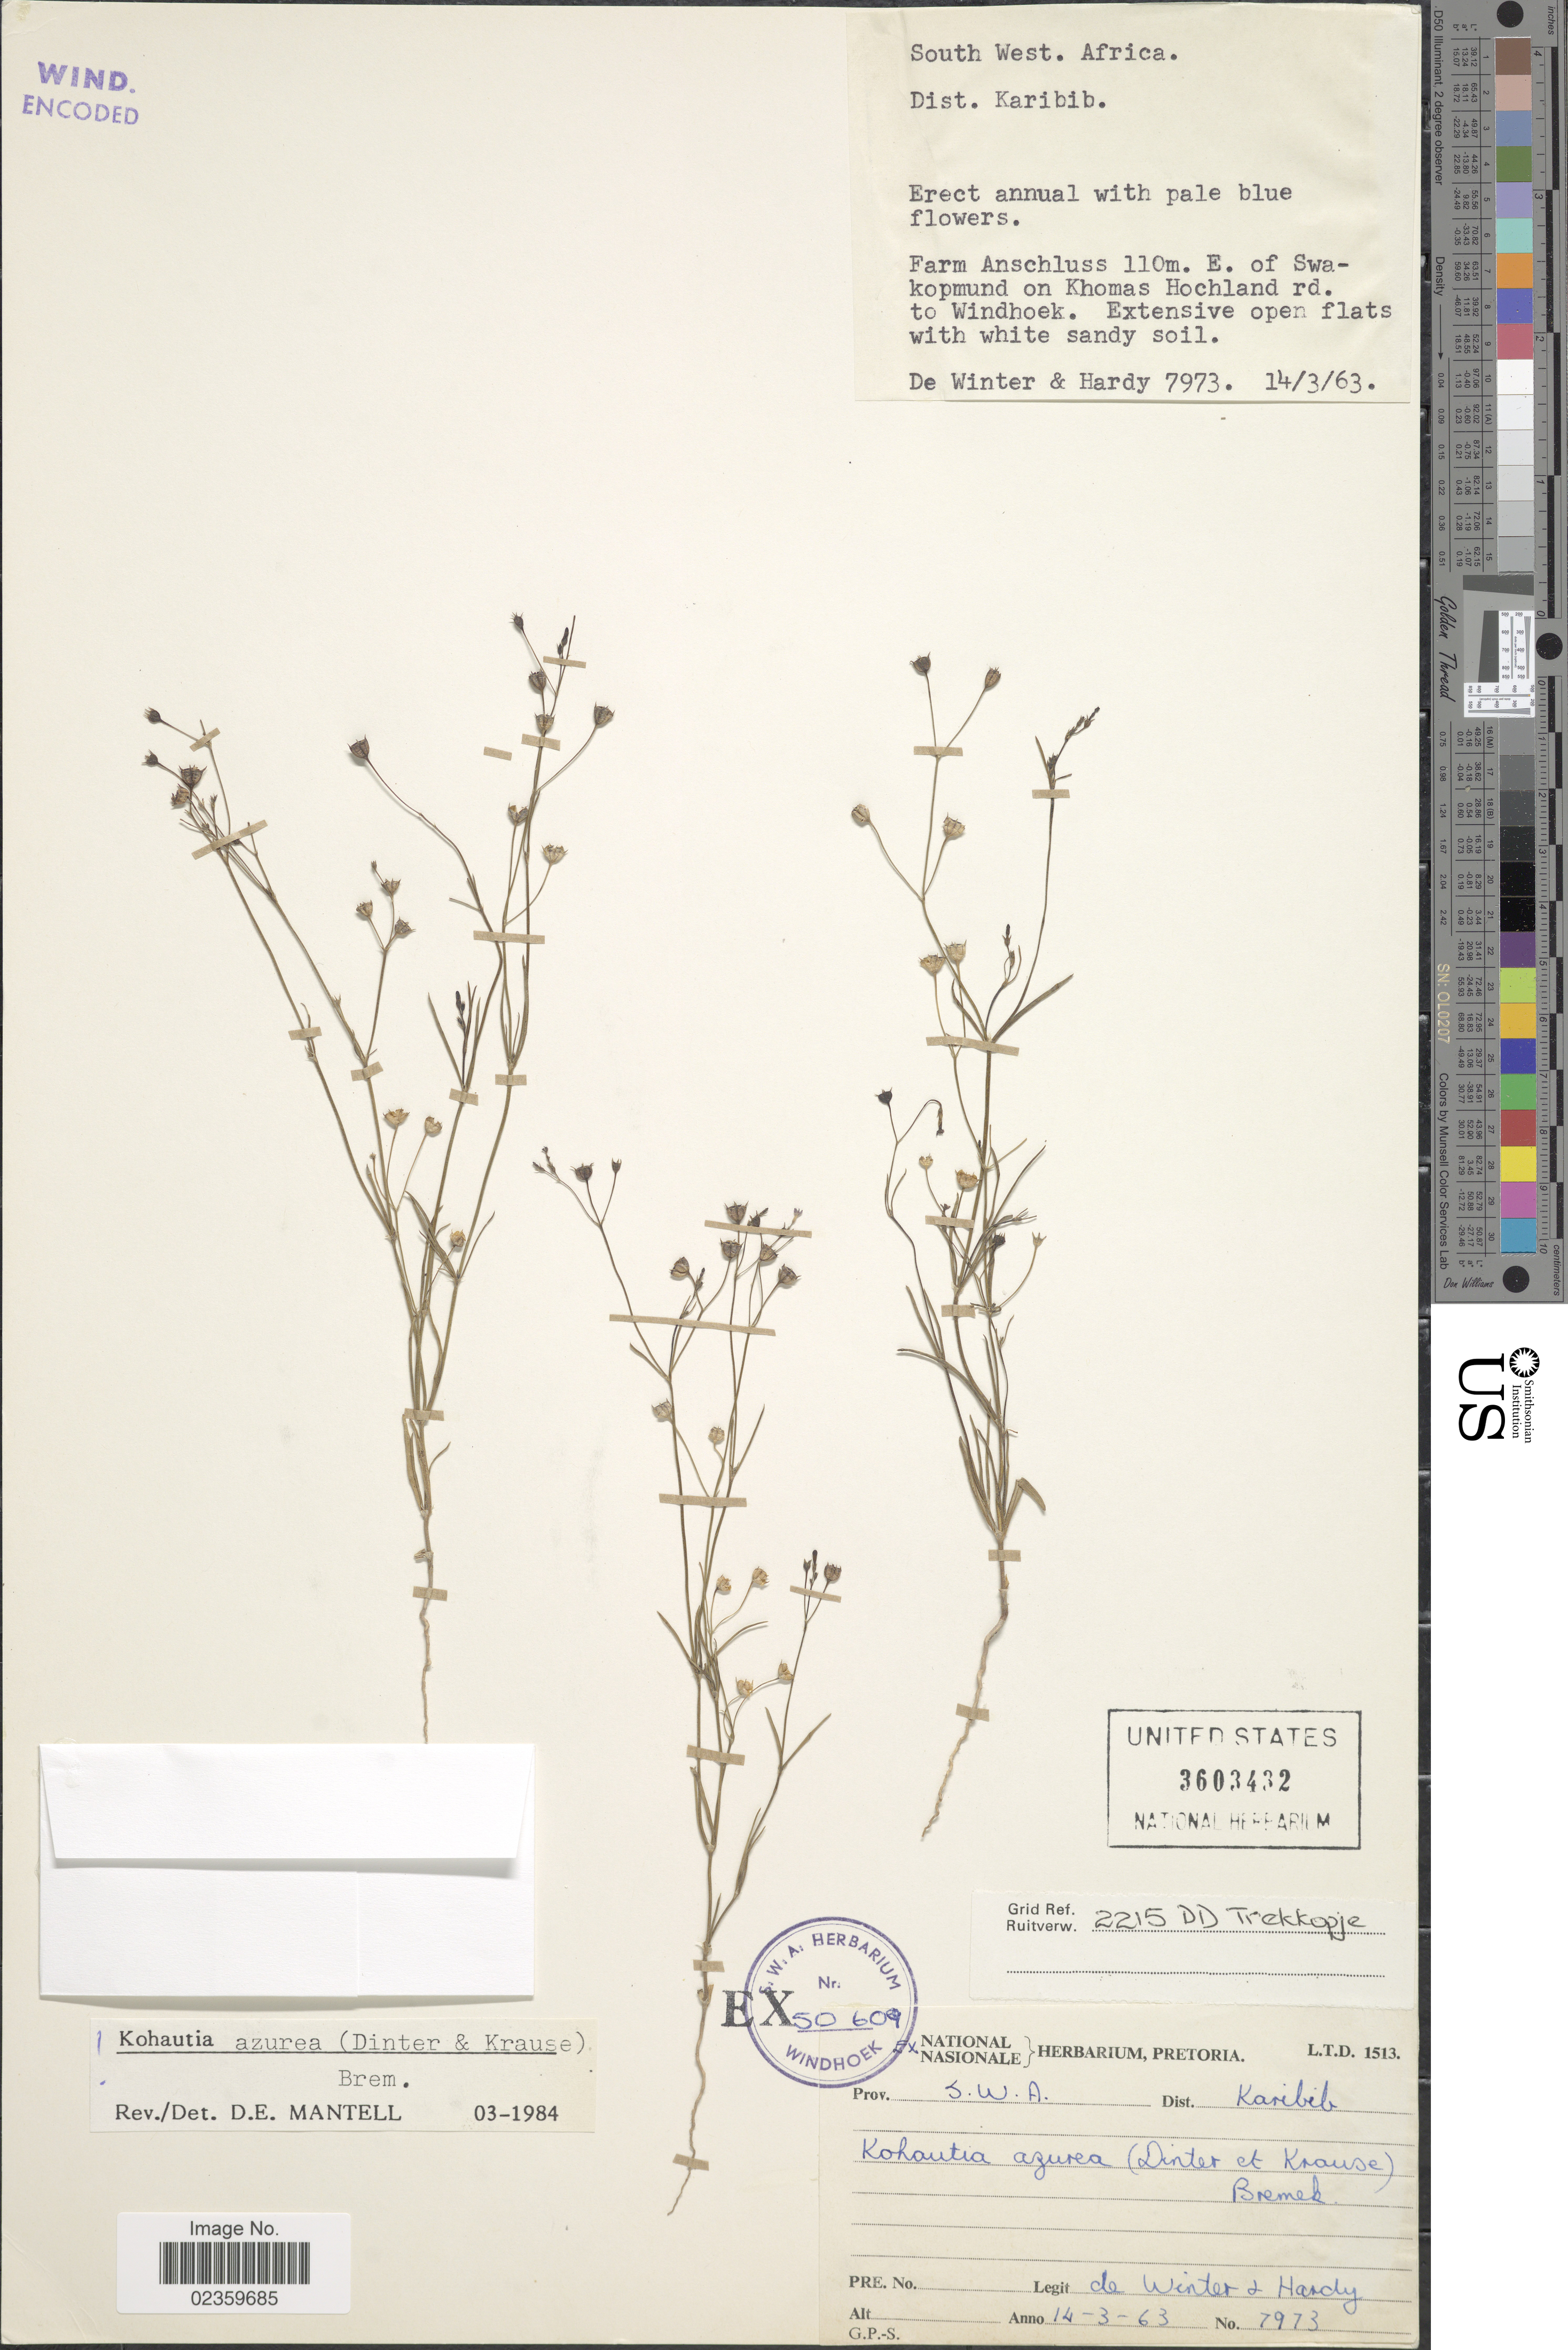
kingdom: Plantae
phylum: Tracheophyta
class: Magnoliopsida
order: Gentianales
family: Rubiaceae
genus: Kohautia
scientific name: Kohautia azurea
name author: Bremek.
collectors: -- de Winter & -. Hardy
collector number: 7973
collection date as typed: Transcribed d/m/y: 14/3/63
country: Namibia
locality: South West Africa, Dist. Karibib, Farm Anschluss 110 m E. of Swakopmund on Khomas Hochland rd. to Windhoek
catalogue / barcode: US 3603432